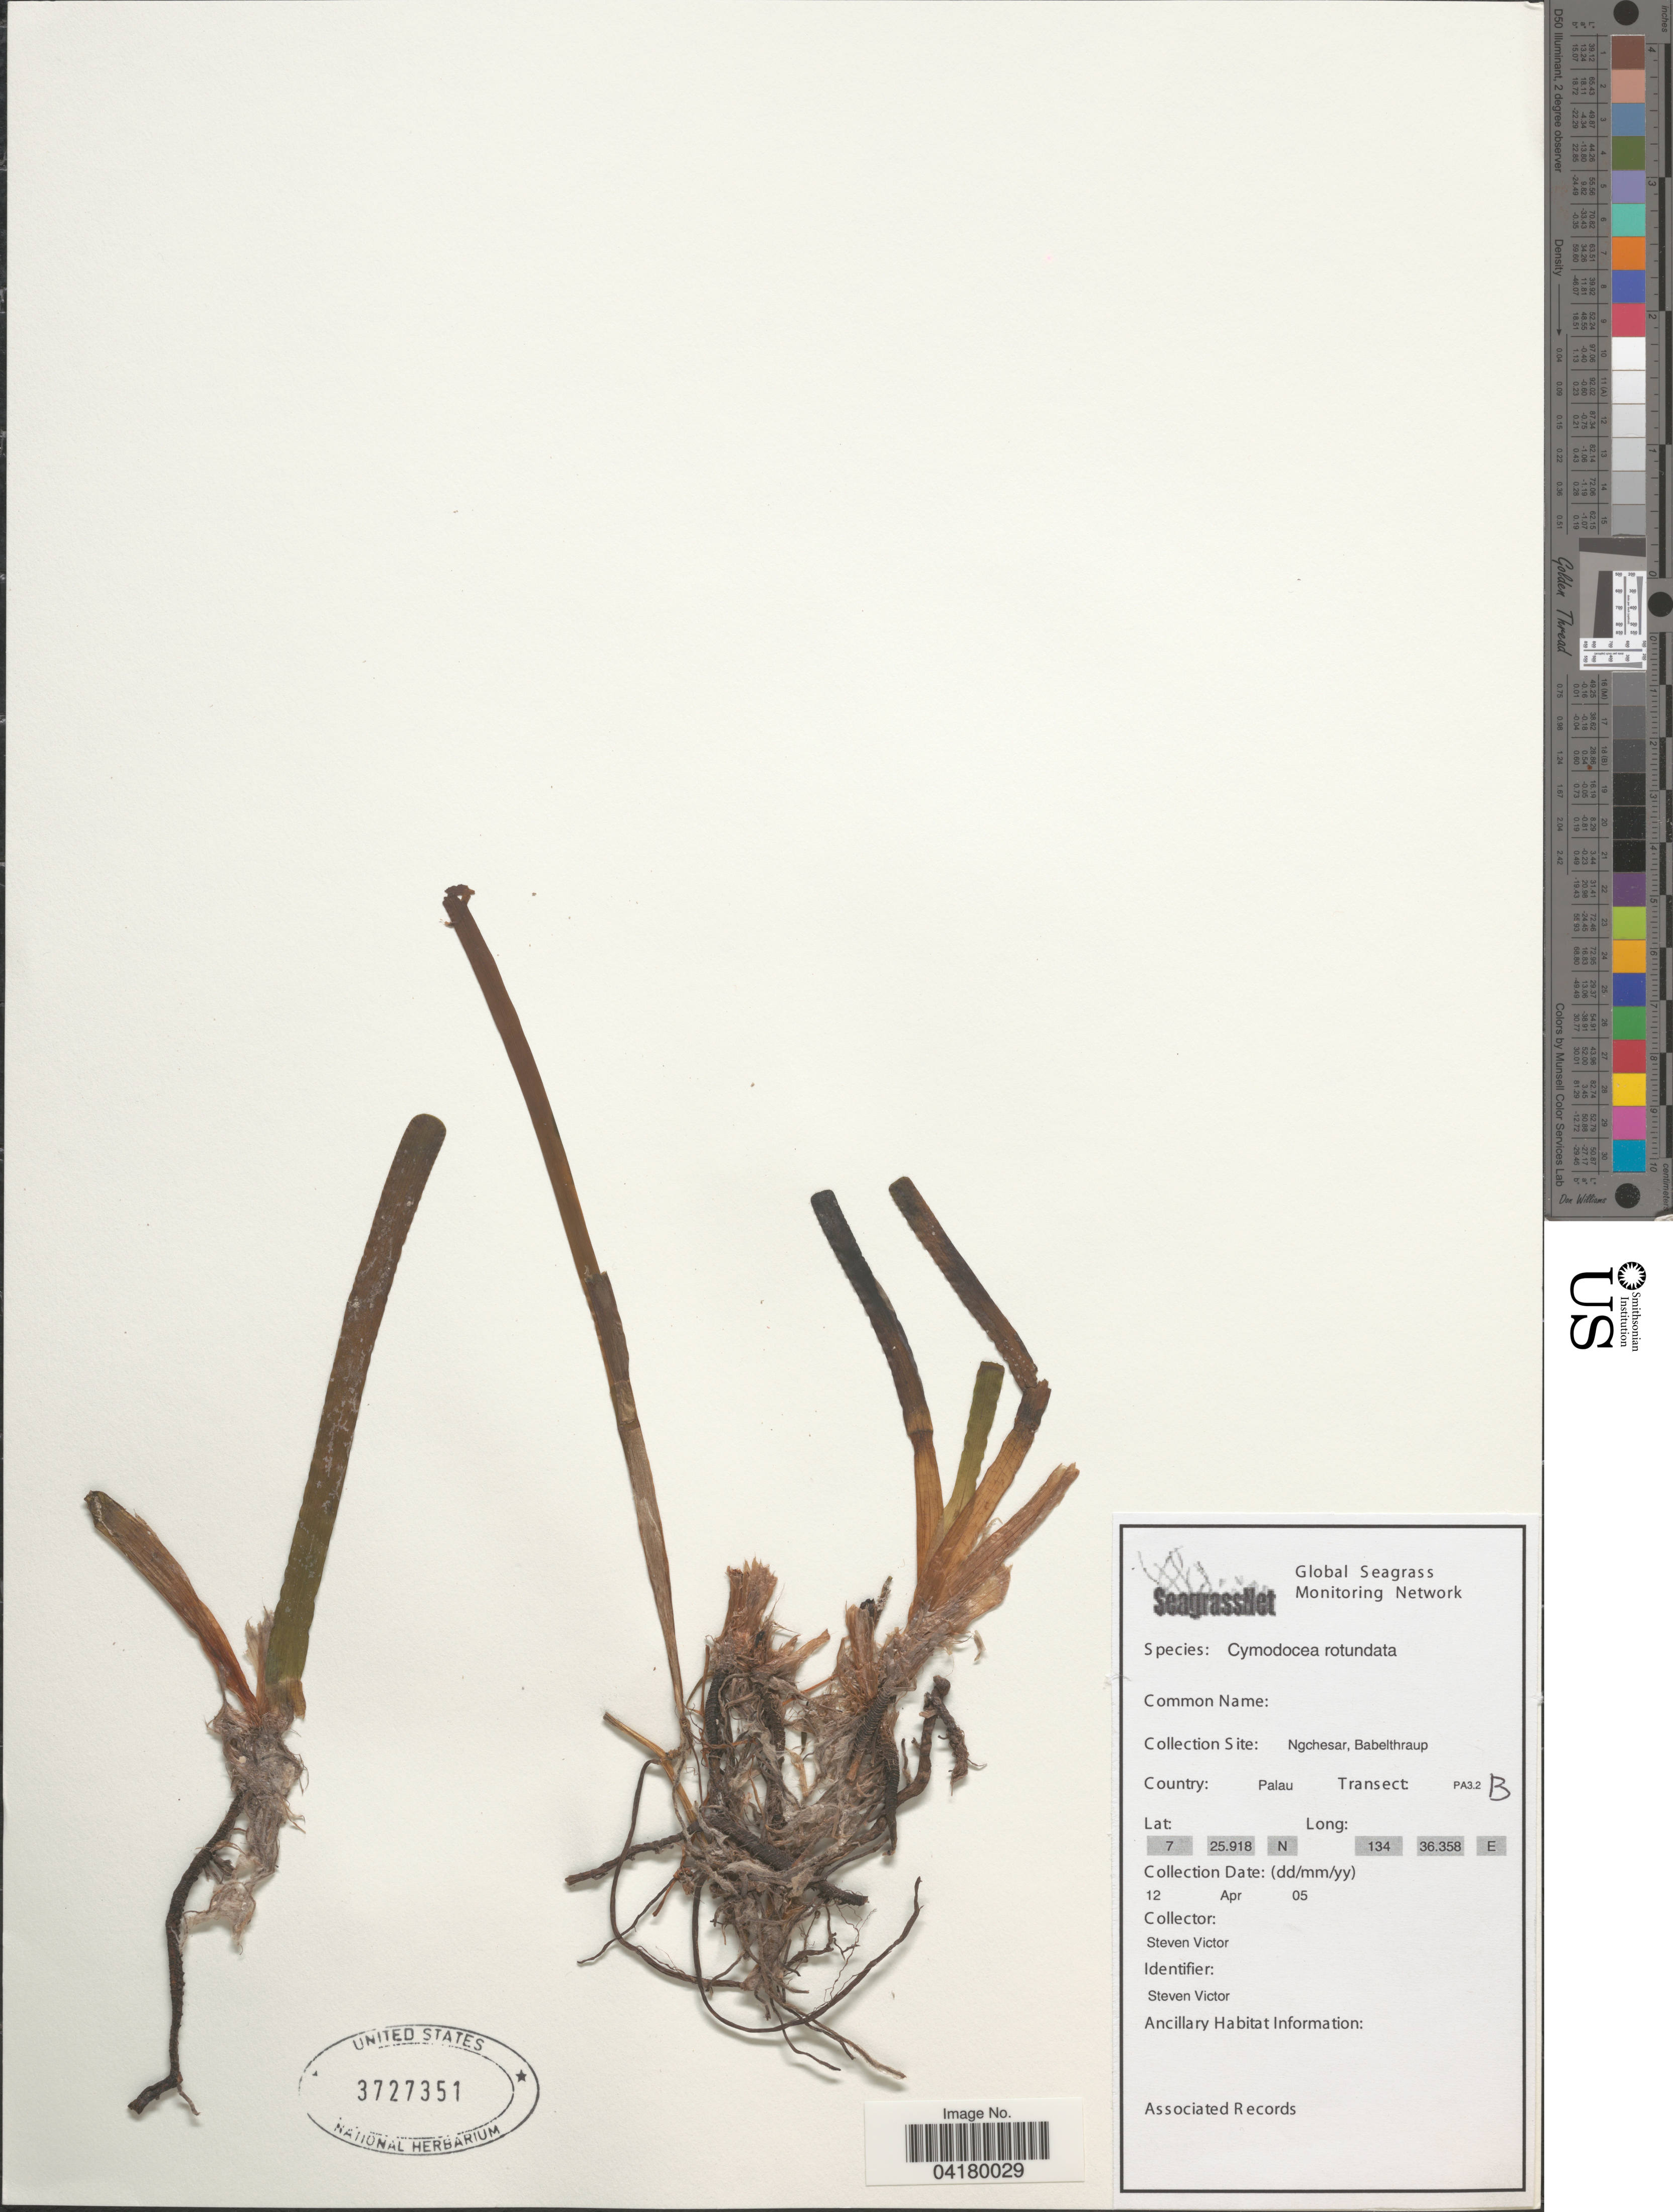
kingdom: Plantae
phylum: Tracheophyta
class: Liliopsida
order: Alismatales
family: Cymodoceaceae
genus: Cymodocea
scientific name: Cymodocea rotundata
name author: Asch. & Schweinf.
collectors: S. Victor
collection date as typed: Transcribed d/m/y: 12/4/5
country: Palau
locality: Collection Site: Ngchesar, Babelthraup. Country: Palau. Transect: PA3.2B.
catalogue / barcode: US 3727351